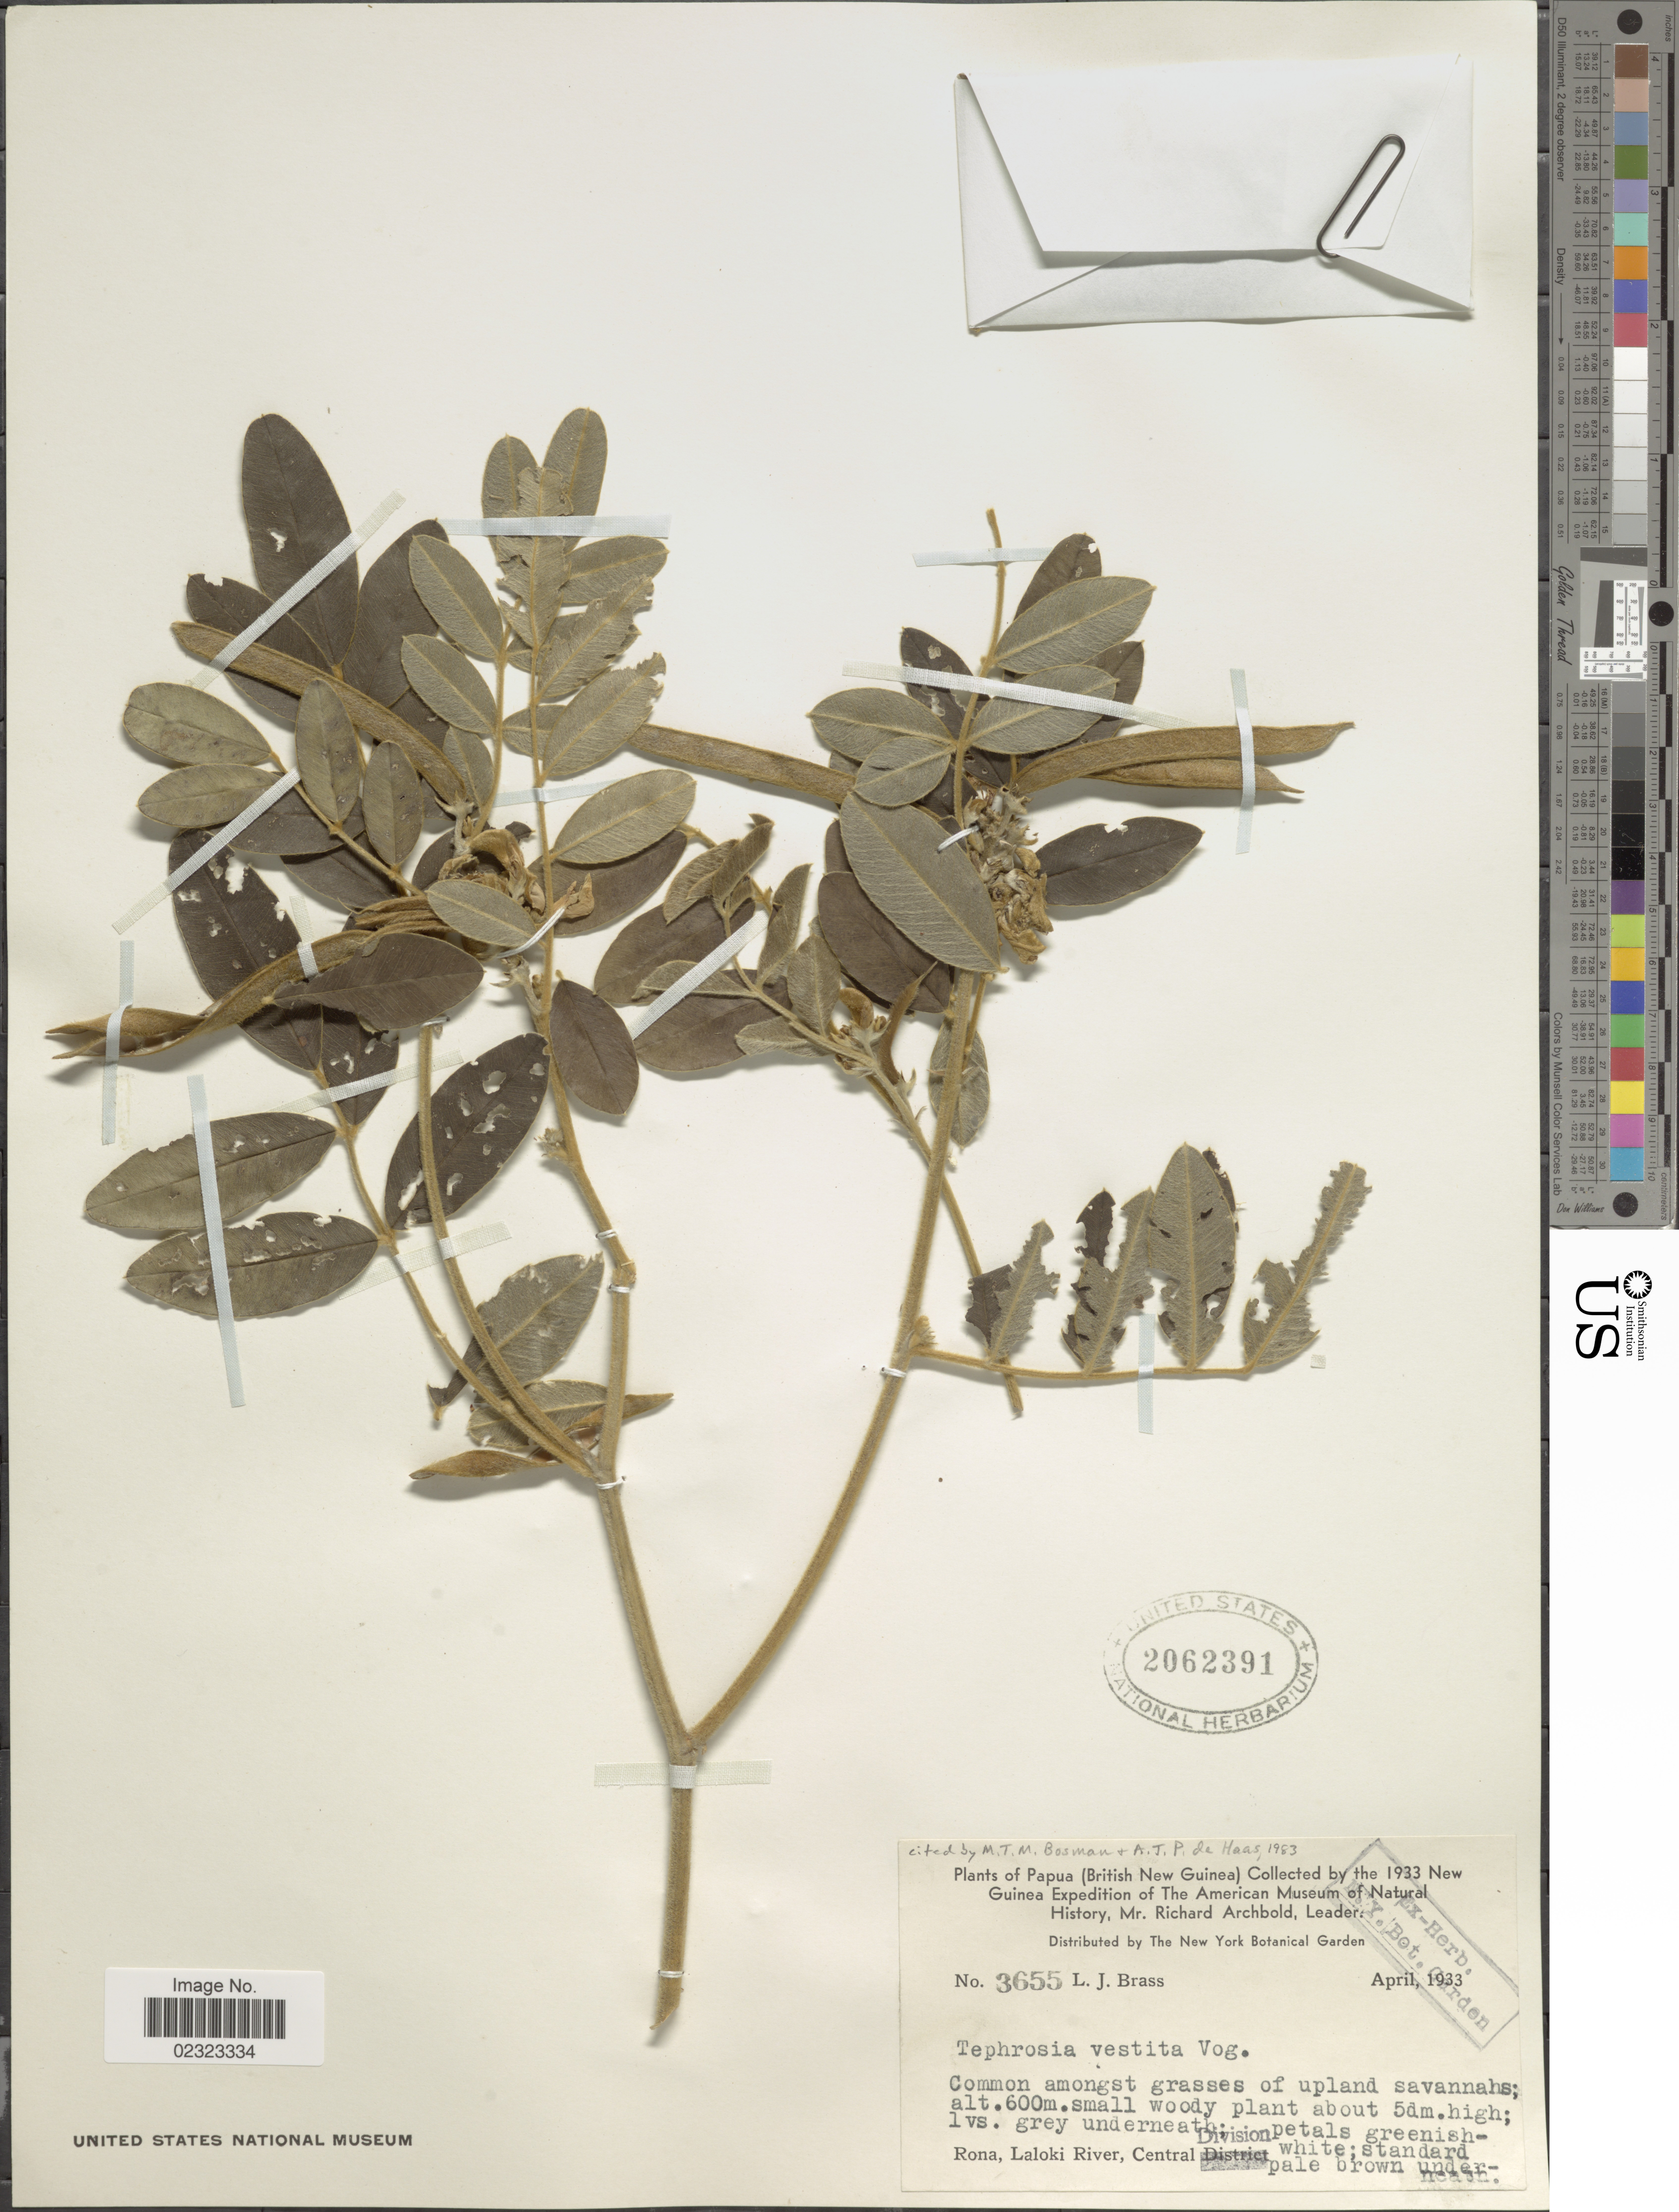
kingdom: Plantae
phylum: Tracheophyta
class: Magnoliopsida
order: Fabales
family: Fabaceae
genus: Tephrosia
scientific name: Tephrosia vestita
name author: Vogel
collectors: L. J. Brass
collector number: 3655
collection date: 1933-04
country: Papua New Guinea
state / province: Central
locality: Rona, Laloki River.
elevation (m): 600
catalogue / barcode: US 2062391